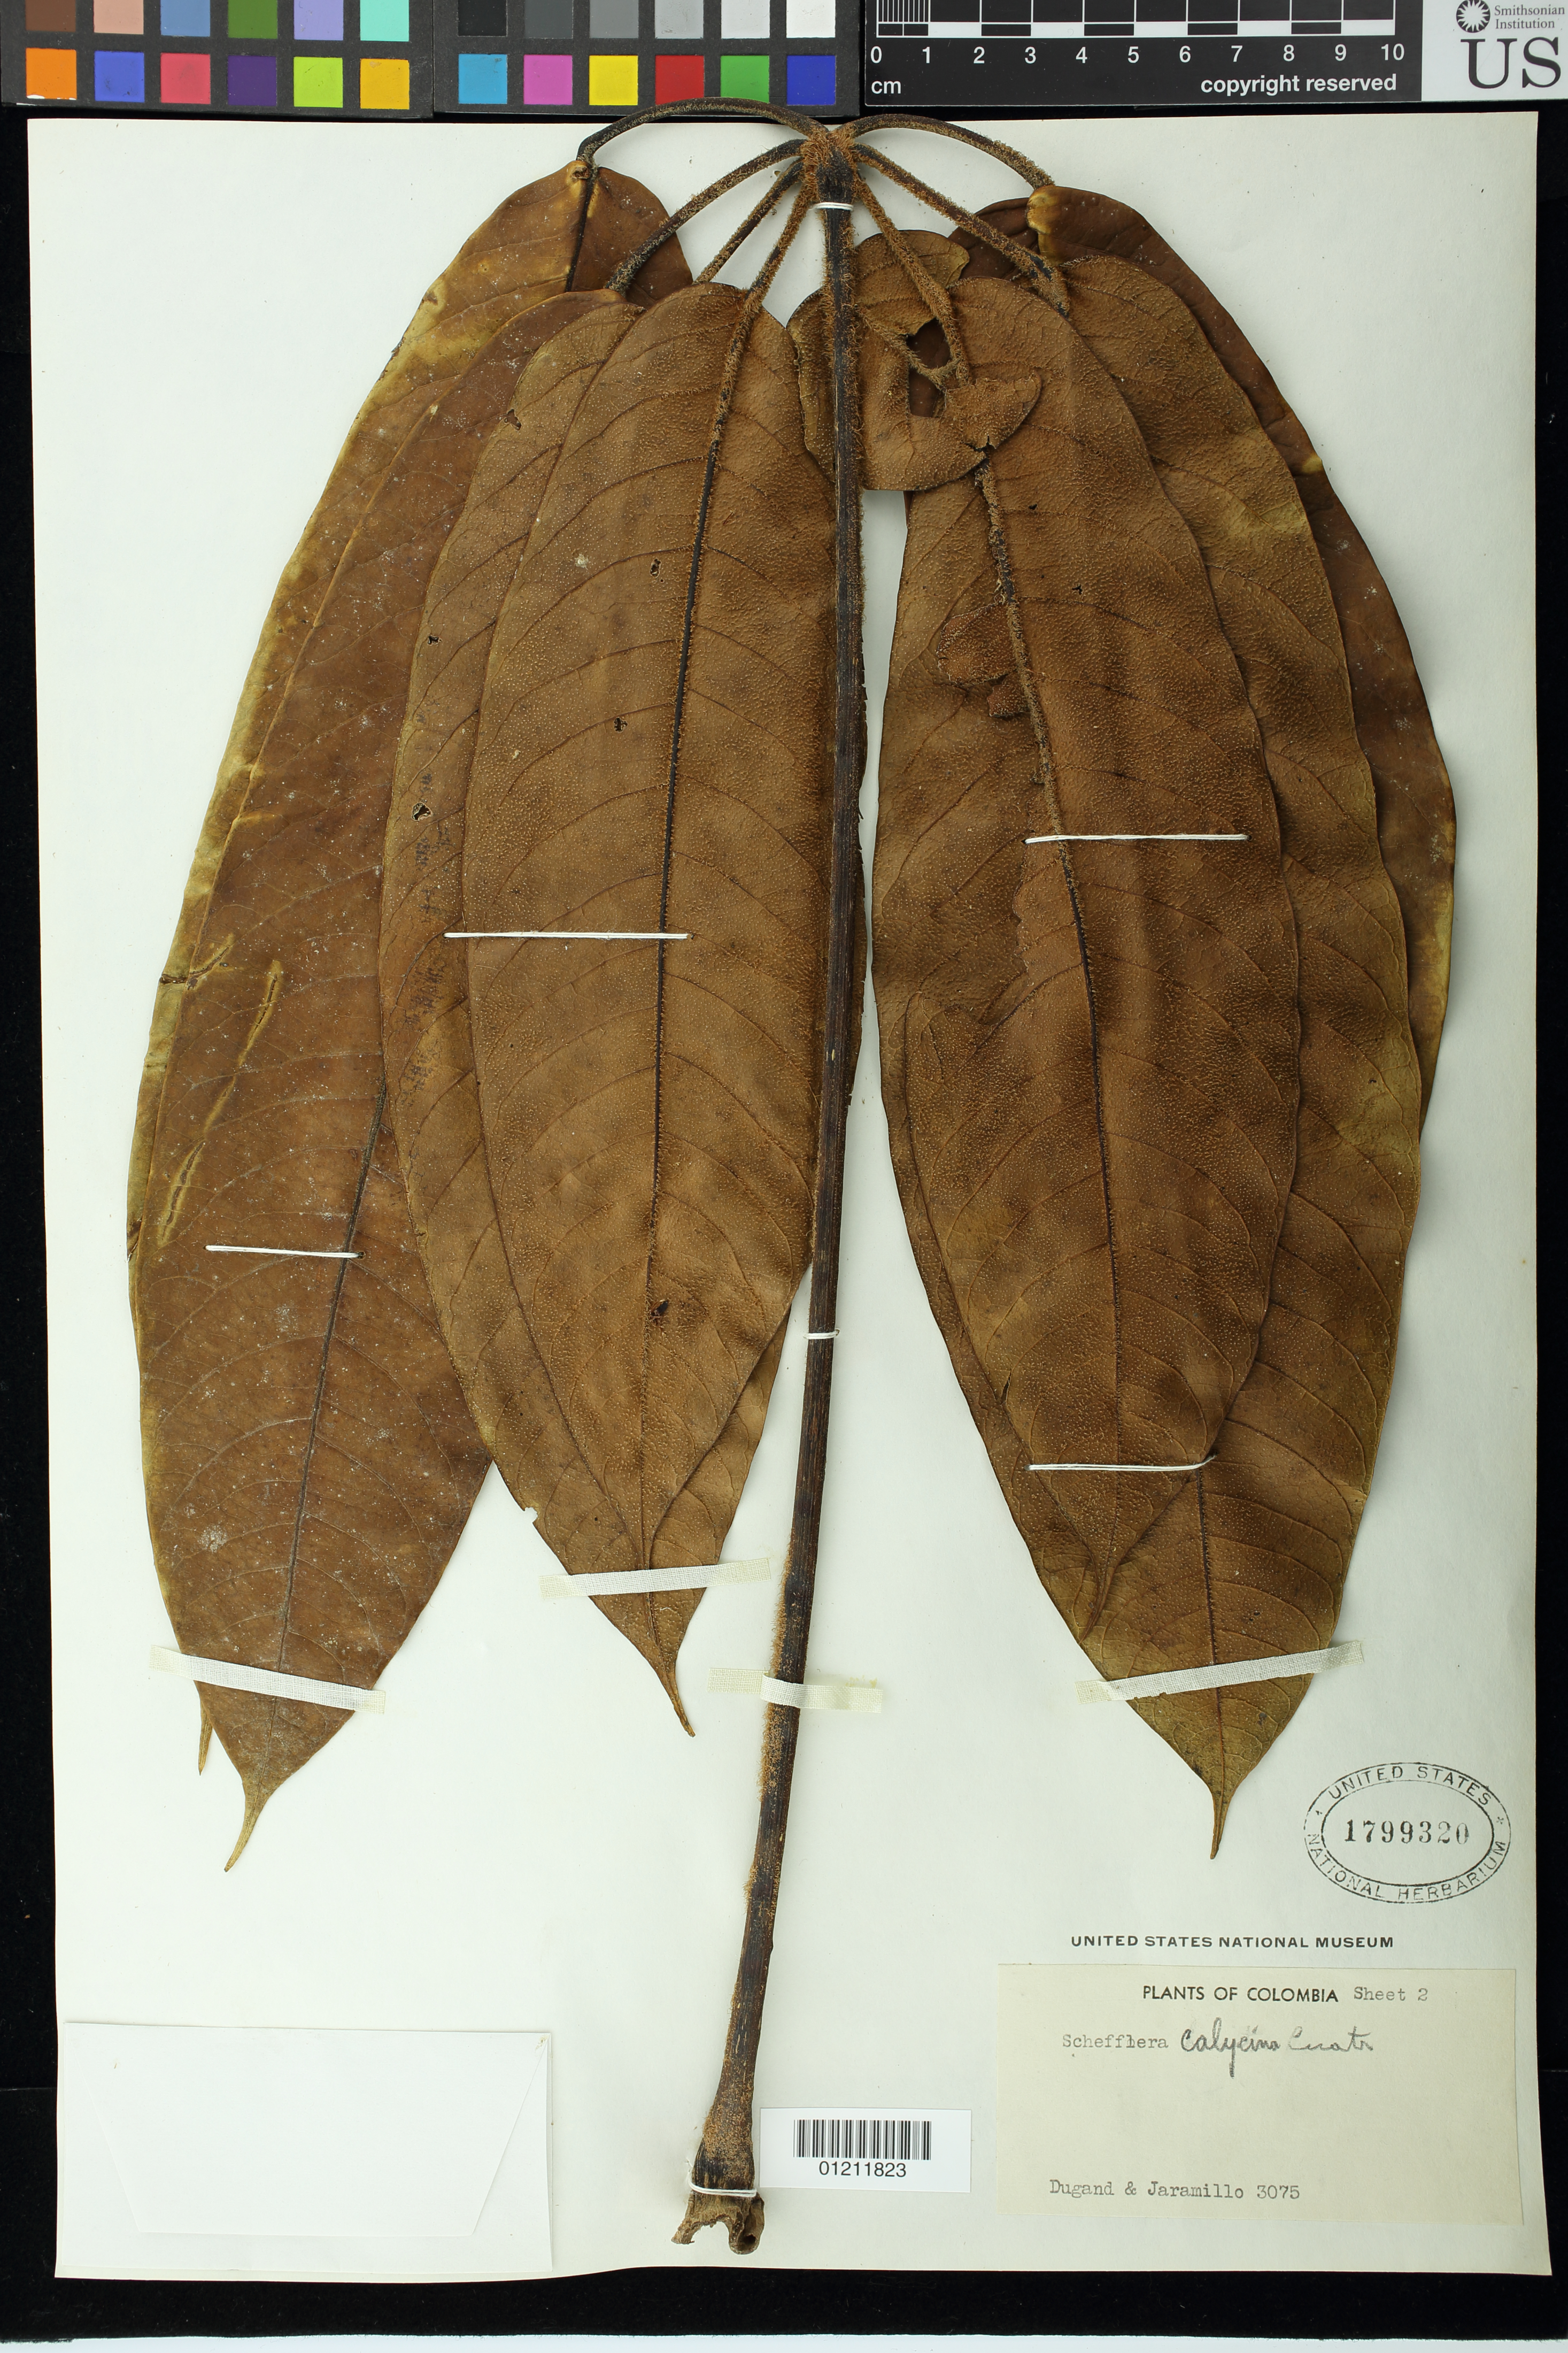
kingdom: Plantae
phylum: Tracheophyta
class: Magnoliopsida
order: Apiales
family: Araliaceae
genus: Schefflera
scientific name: Schefflera calycina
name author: Cuatrec.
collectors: Dugand, -- & Jaramillo, --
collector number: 3075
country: Colombia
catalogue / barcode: US 1799320